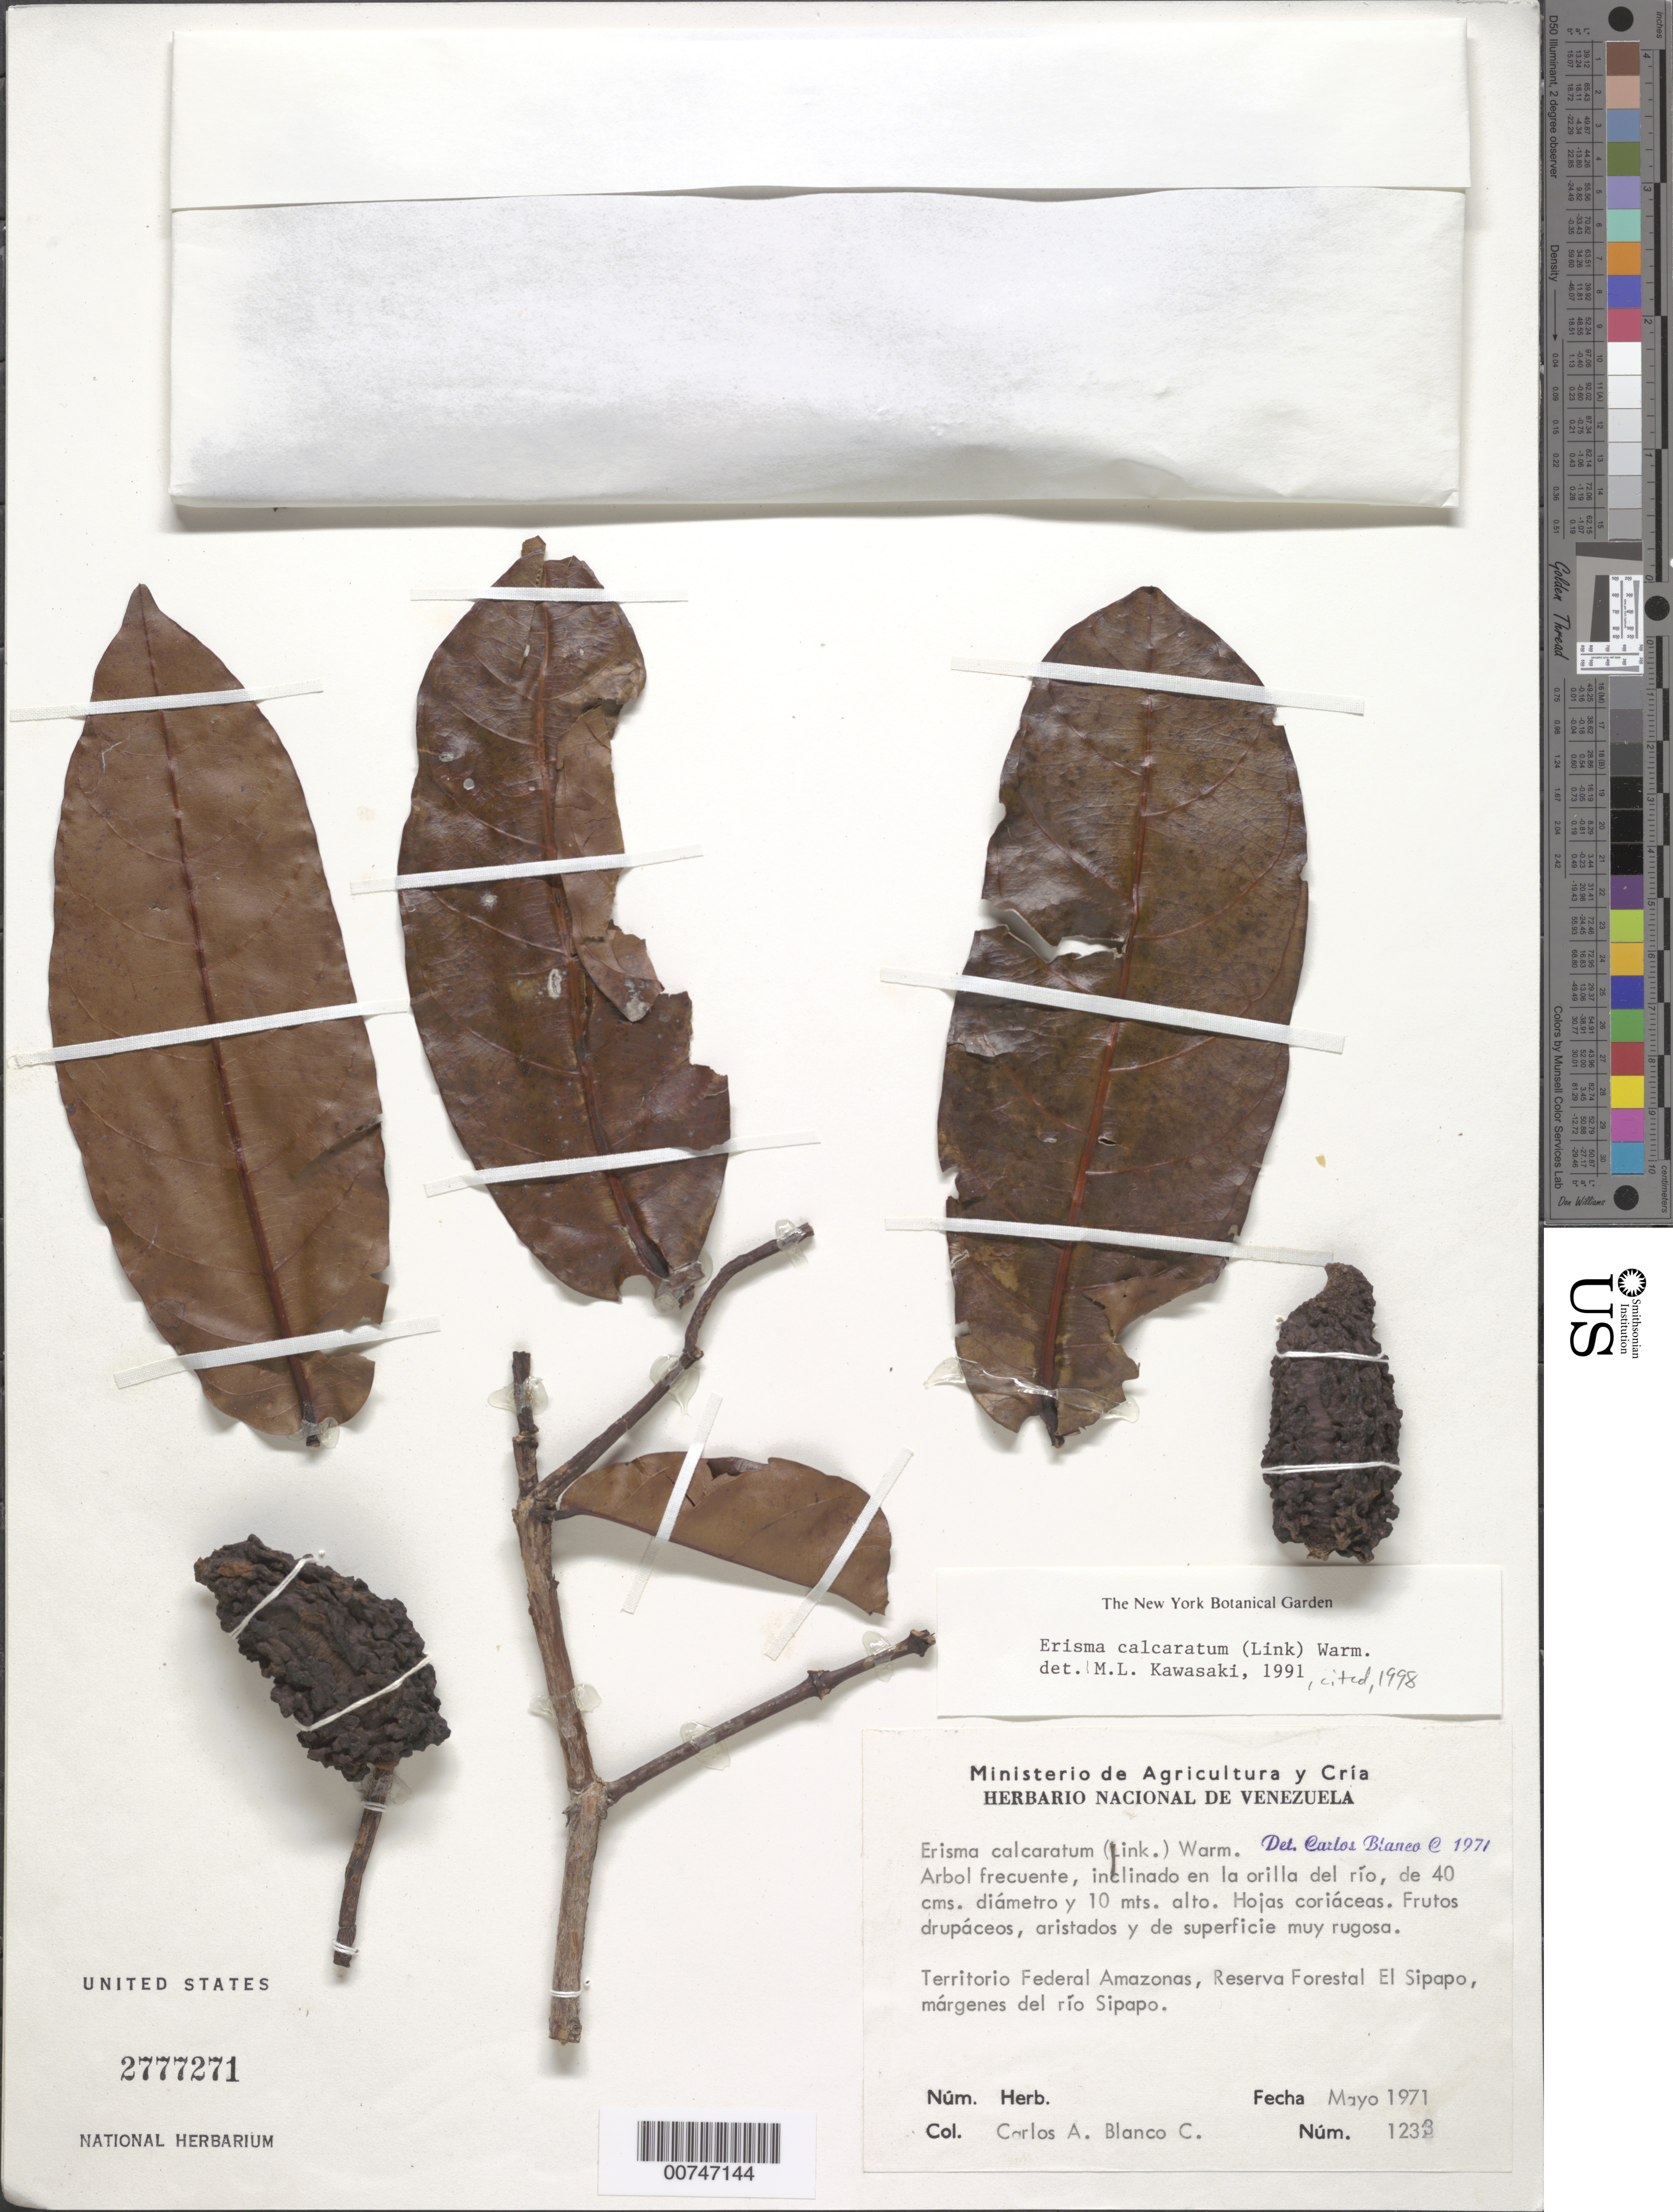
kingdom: Plantae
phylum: Tracheophyta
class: Magnoliopsida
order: Myrtales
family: Vochysiaceae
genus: Erisma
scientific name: Erisma calcaratum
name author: (Link) Warm.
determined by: Kawasaki, María L.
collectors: C. A. Blanco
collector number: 1233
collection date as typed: May-71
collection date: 1971-05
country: Venezuela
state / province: Amazonas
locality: Reserva Forestal El Sipapo, Río Sipapo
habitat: Leaning along riverbank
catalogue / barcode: US 2777271